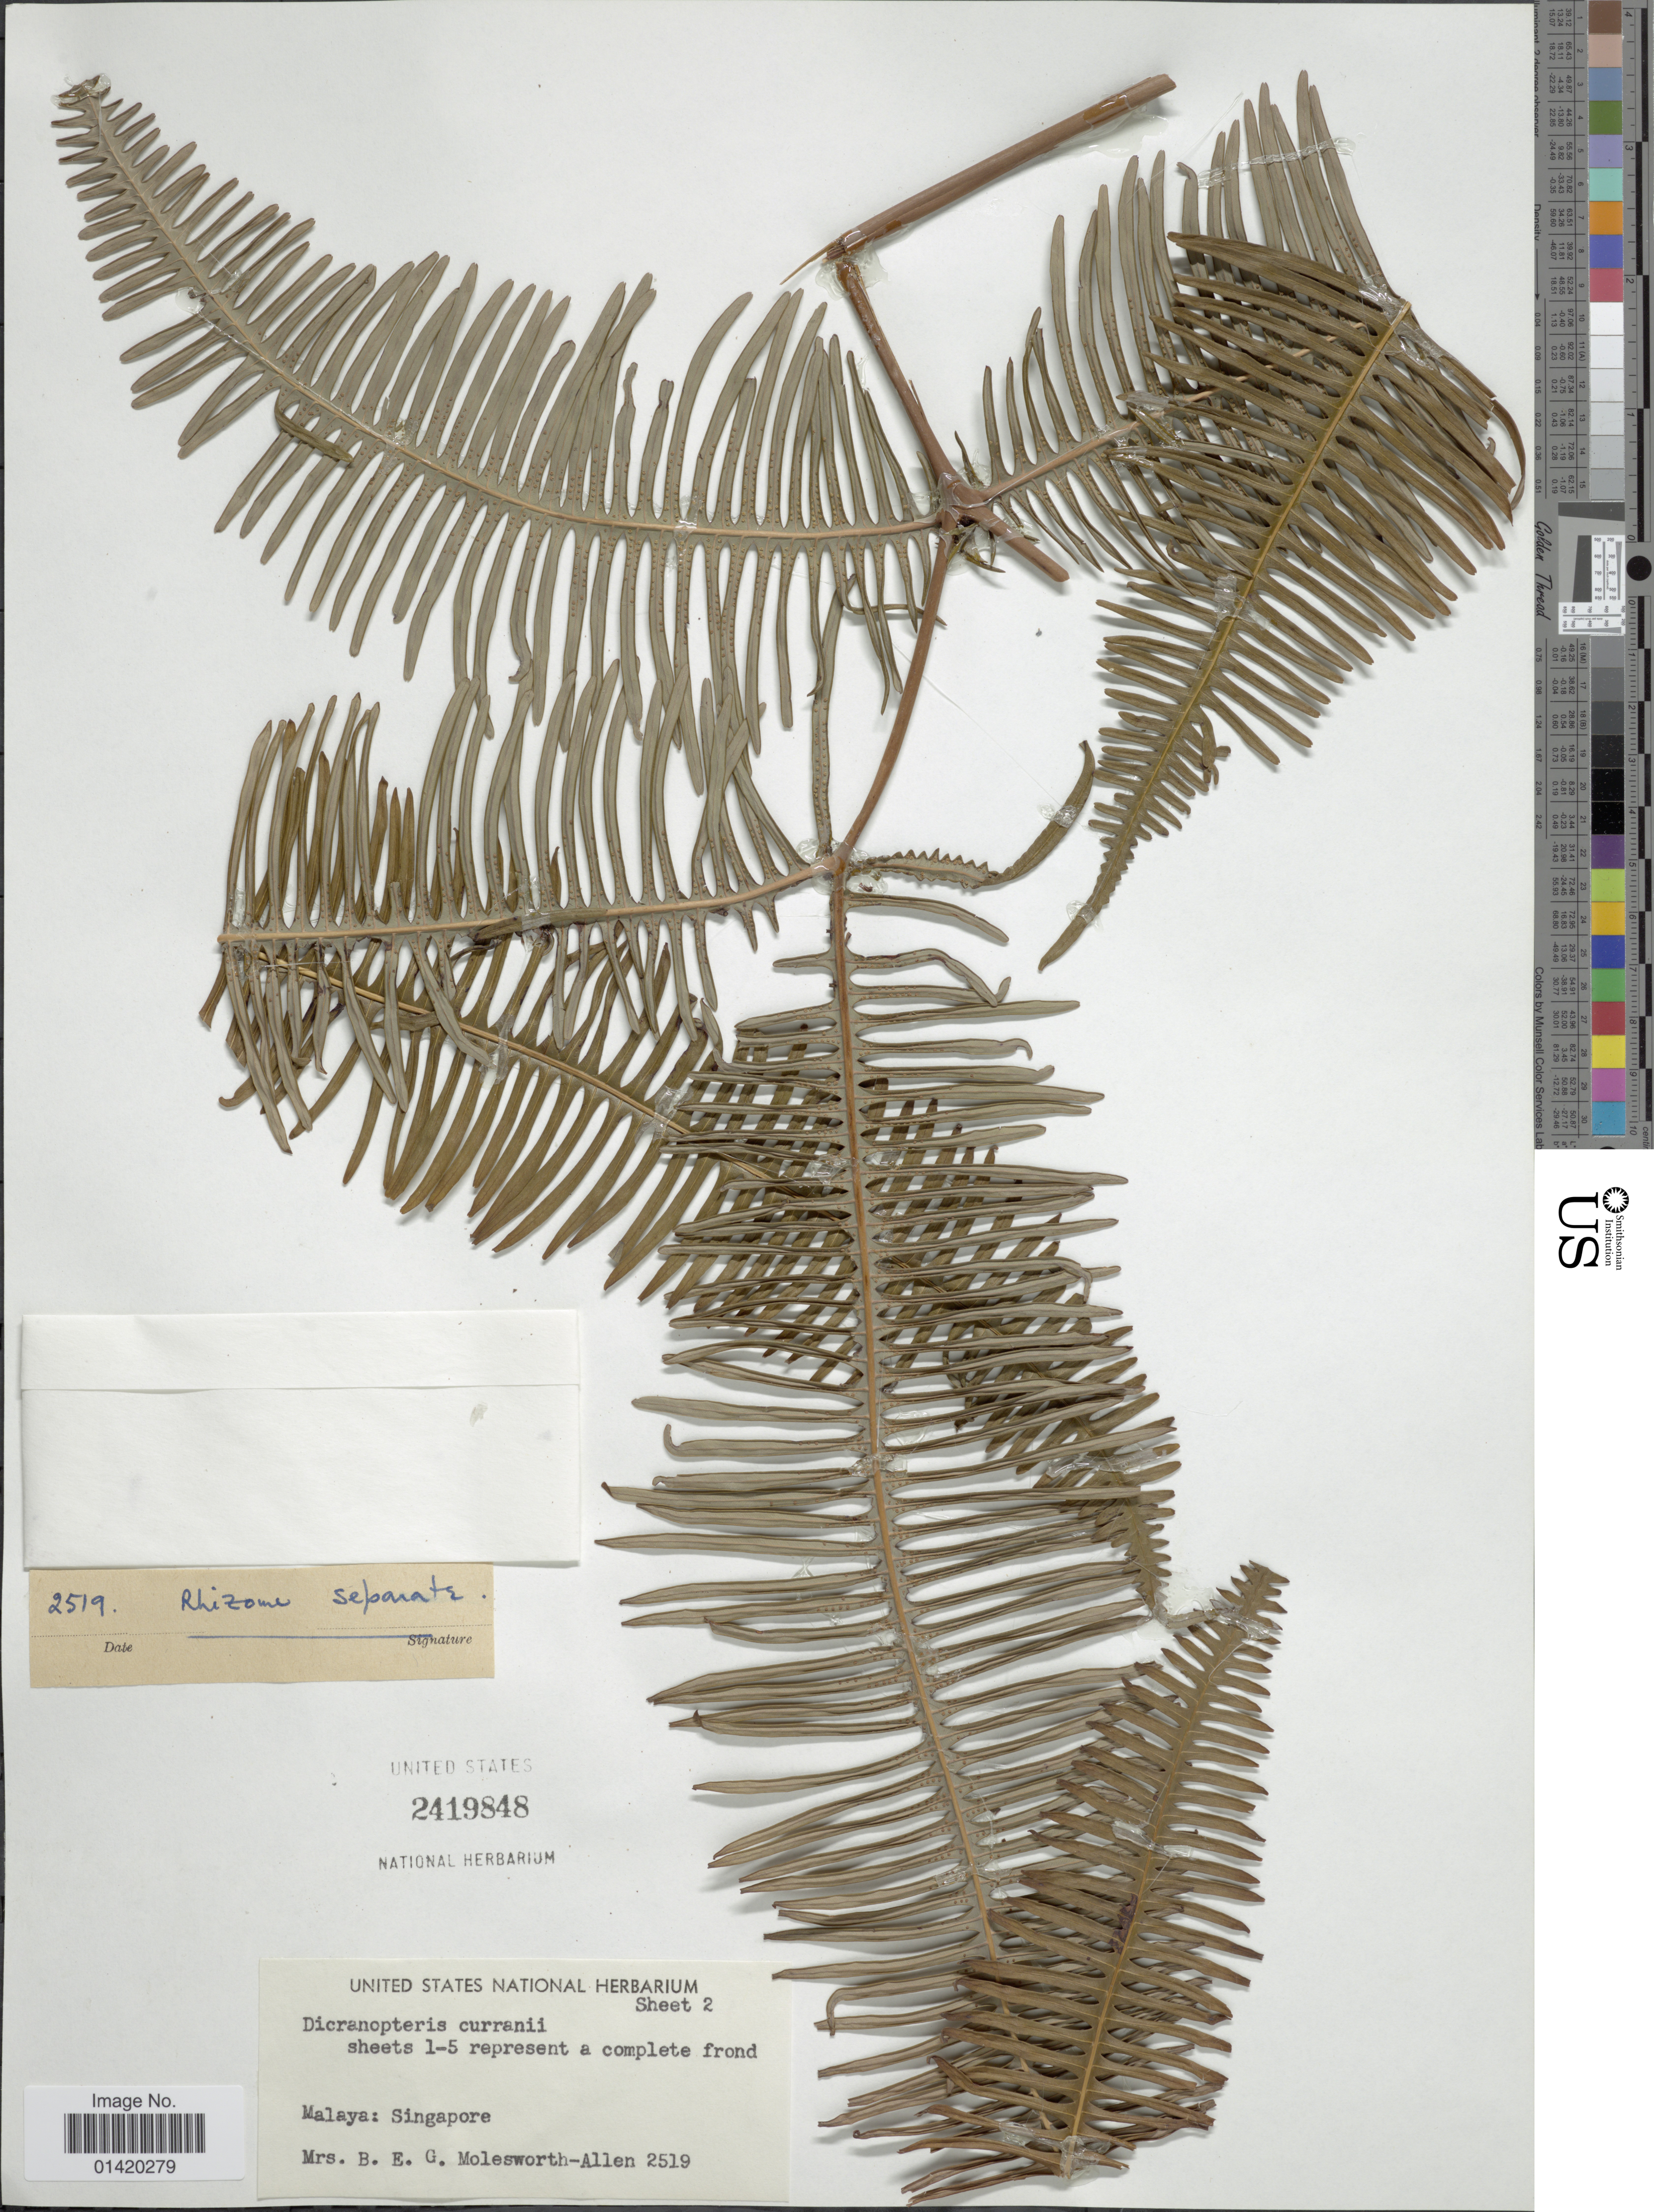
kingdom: Plantae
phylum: Tracheophyta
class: Polypodiopsida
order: Gleicheniales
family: Gleicheniaceae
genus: Dicranopteris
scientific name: Dicranopteris curranii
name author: Copel.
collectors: Mrs. B. E. G. Molesworth-Allen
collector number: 2519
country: Singapore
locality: Malaya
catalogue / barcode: US 2419848